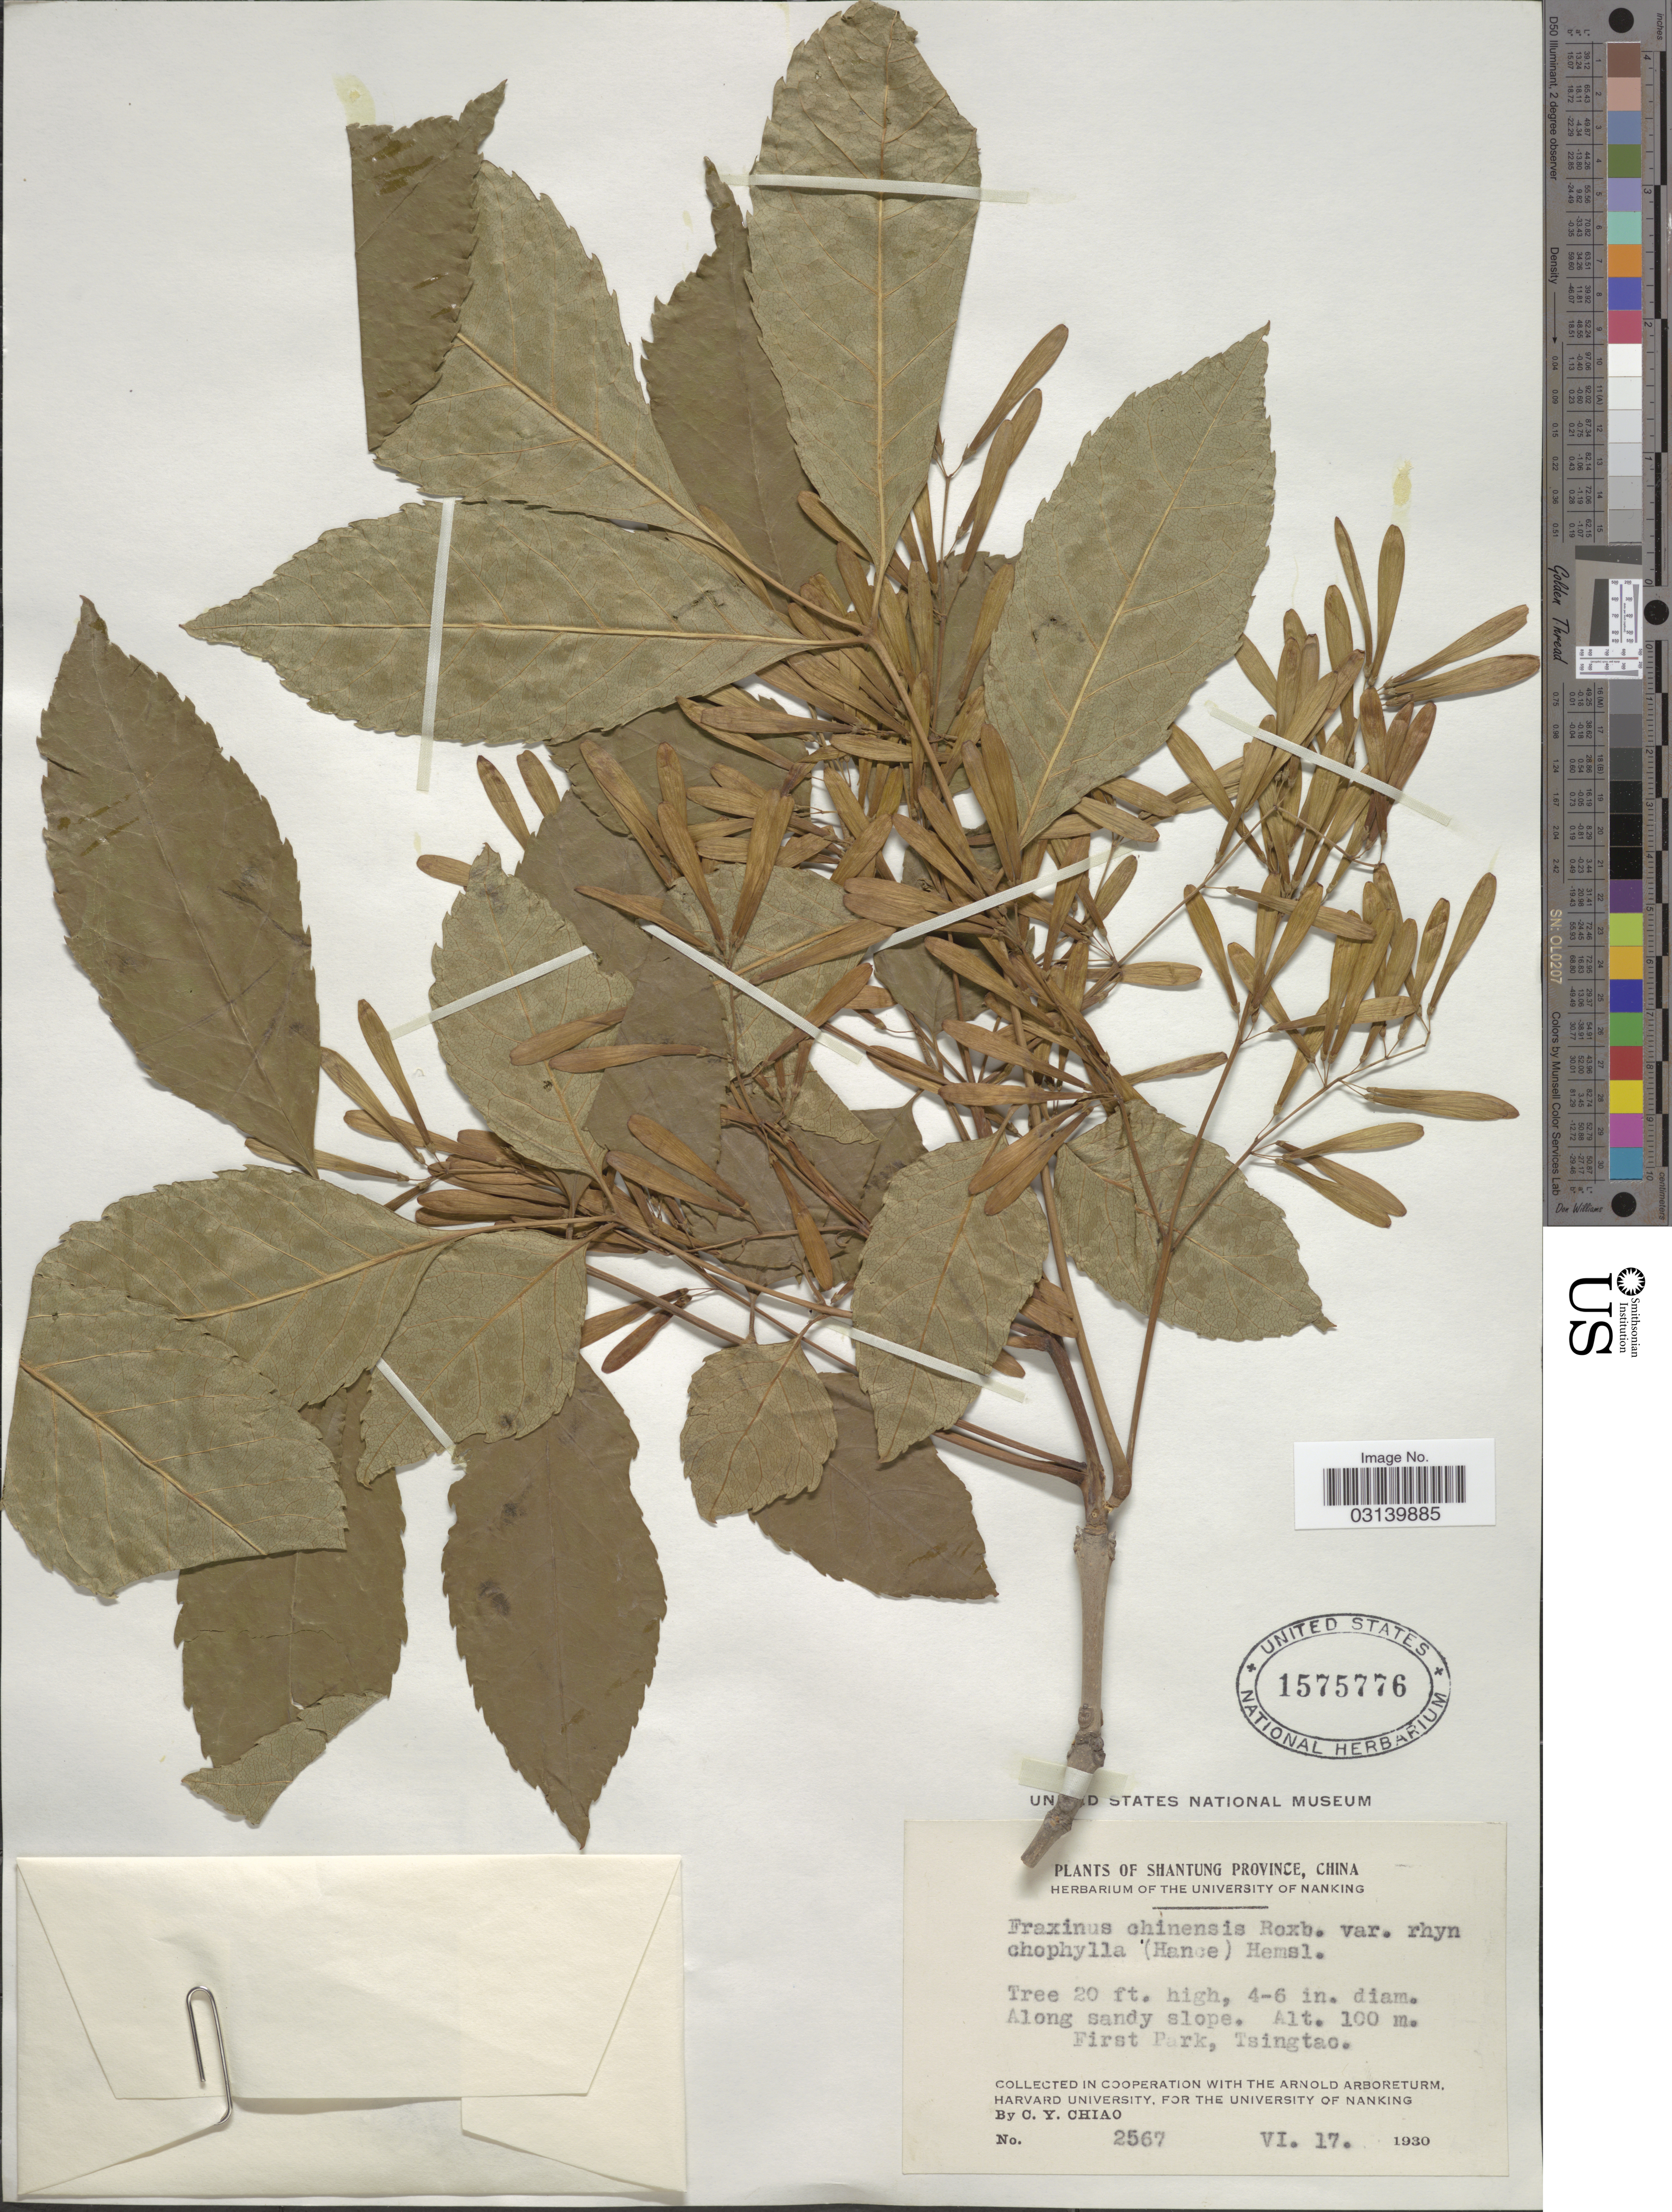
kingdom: Plantae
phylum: Tracheophyta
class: Magnoliopsida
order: Lamiales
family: Oleaceae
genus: Fraxinus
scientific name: Fraxinus chinensis var. rhynchophylla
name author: (Hance) Hemsl.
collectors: C. Y. Chiao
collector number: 2567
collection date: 1930-06-17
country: China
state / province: Shandong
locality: Shantung Province. First park, Tsingtao.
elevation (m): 100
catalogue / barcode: US 1575776